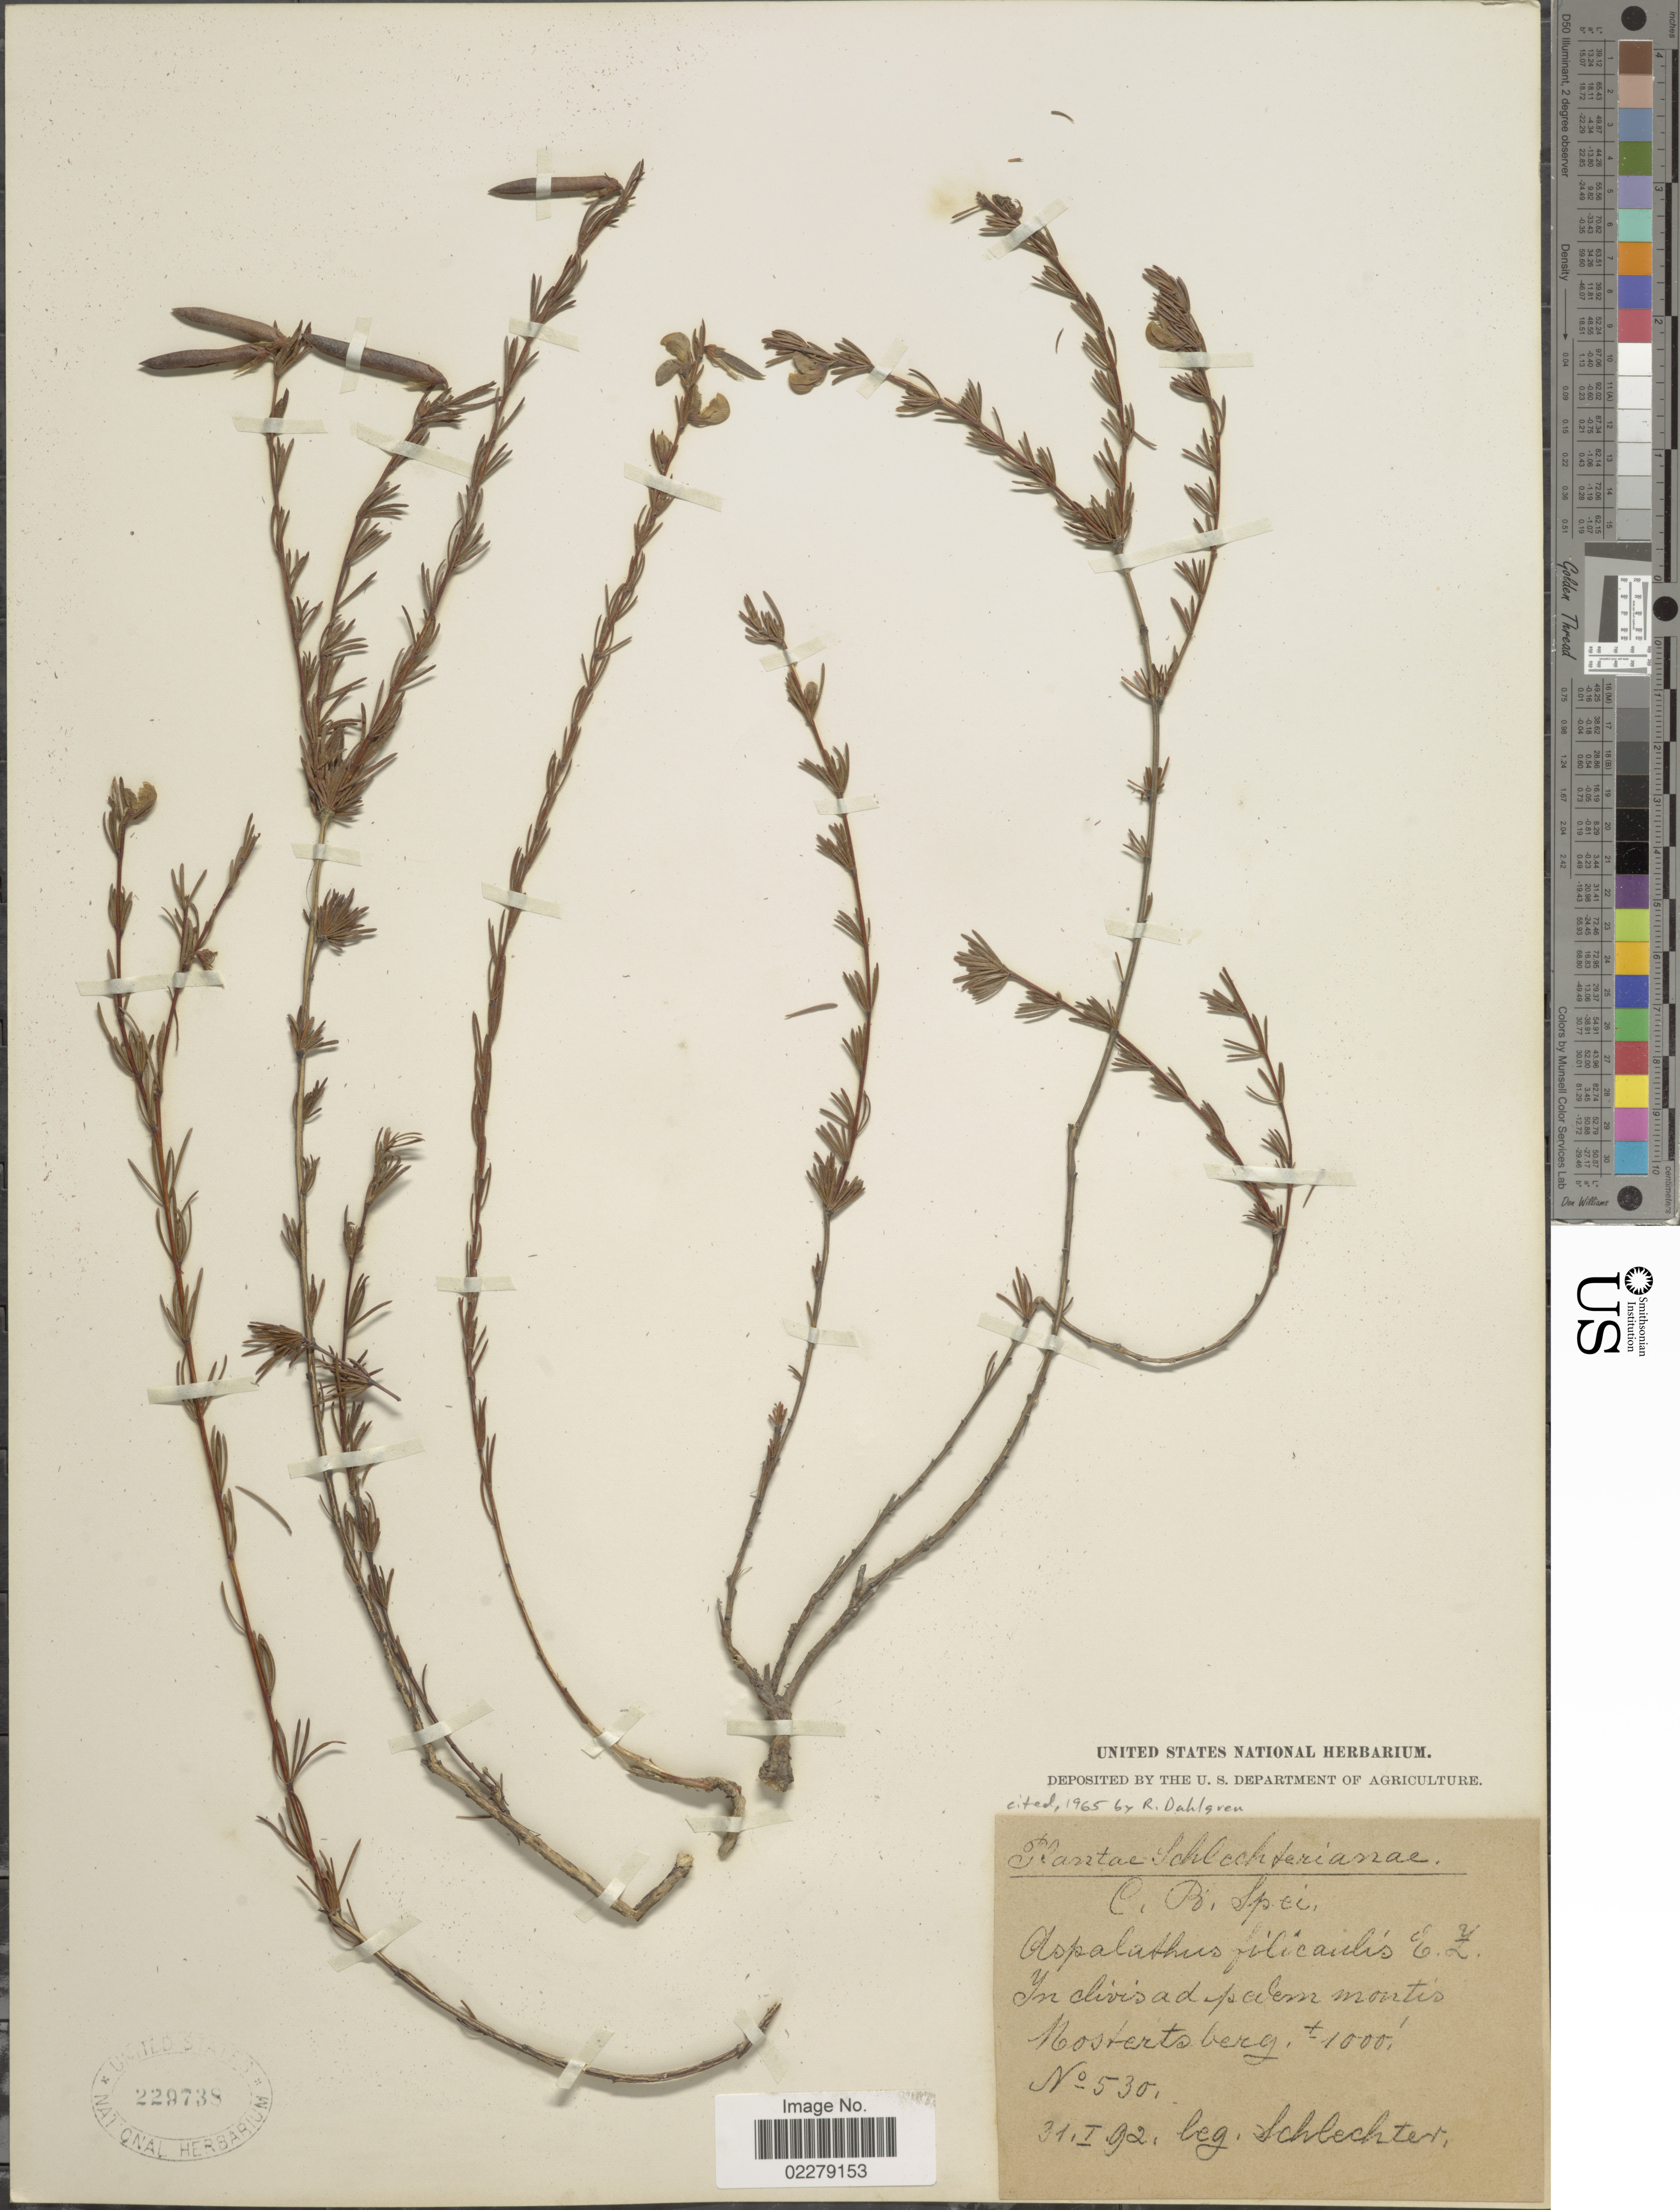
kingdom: Plantae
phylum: Tracheophyta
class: Magnoliopsida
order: Fabales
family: Fabaceae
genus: Aspalathus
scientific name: Aspalathus filicaulis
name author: Eckl. & Zeyh.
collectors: Schlechter, --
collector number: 530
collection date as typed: Transcribed d/m/y: 31/1/92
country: South Africa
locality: In clivis ad pedem montis Mostertsberg.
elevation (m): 305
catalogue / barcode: US 229738